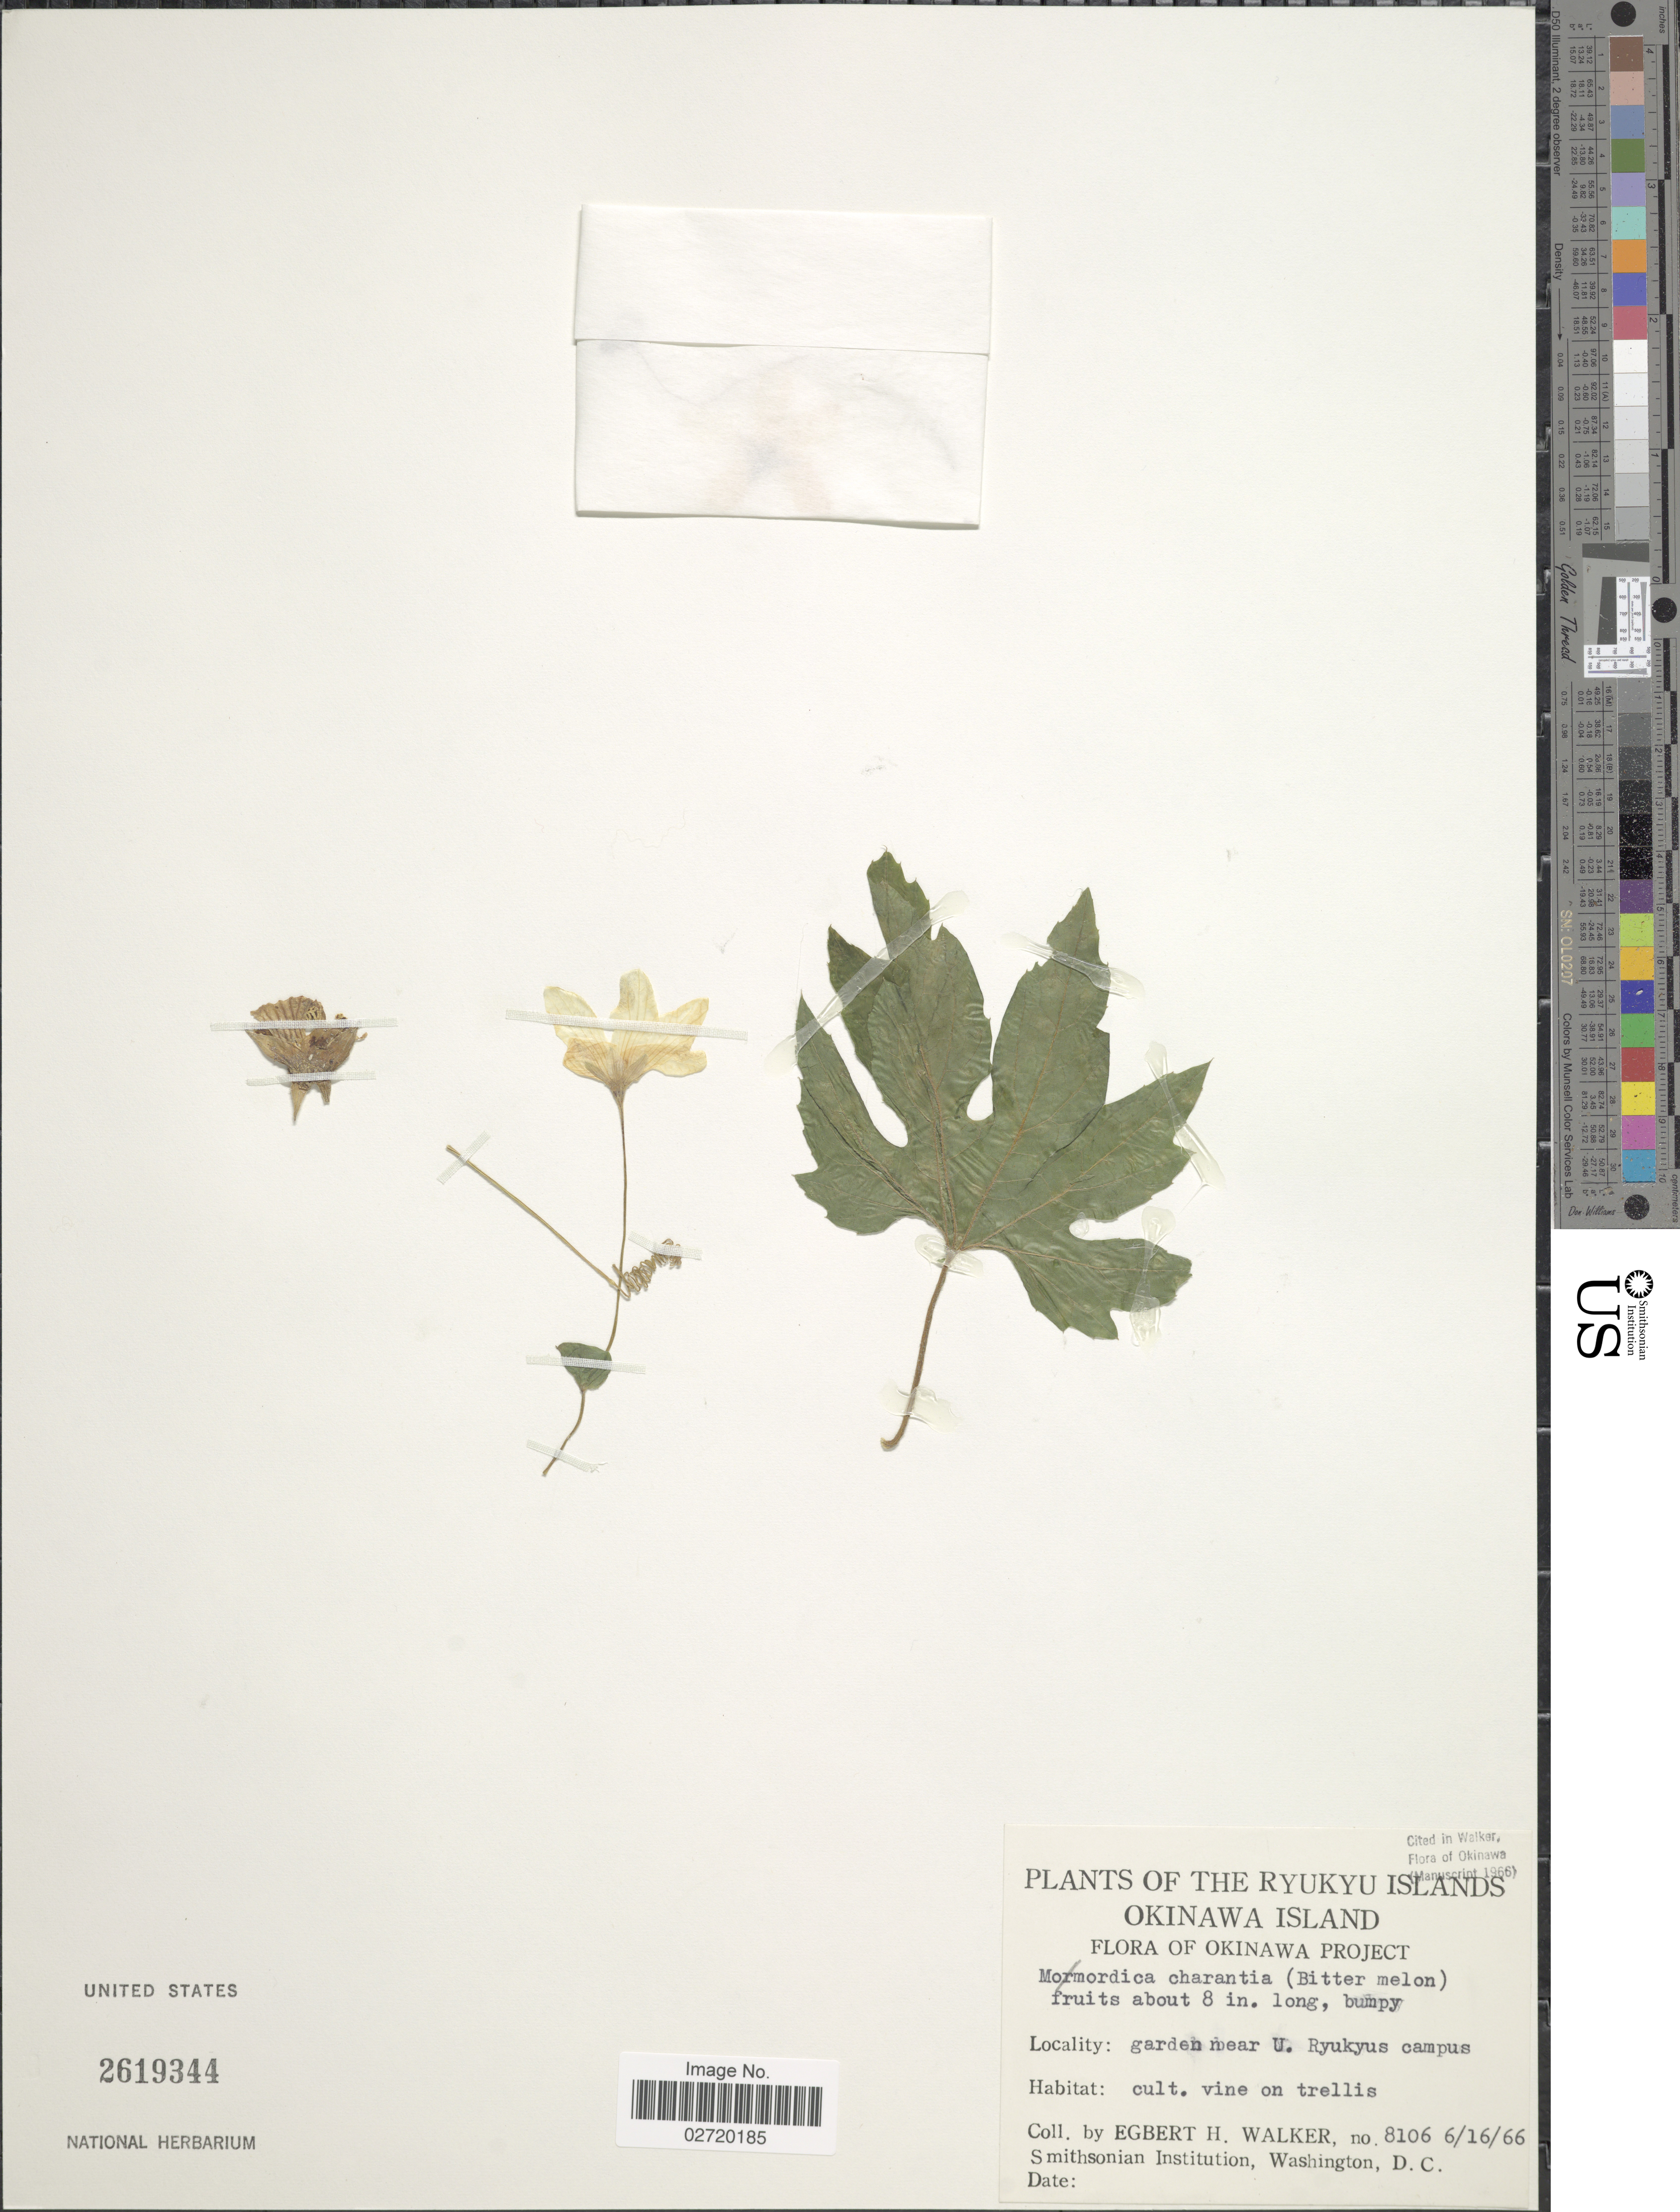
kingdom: Plantae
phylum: Tracheophyta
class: Magnoliopsida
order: Cucurbitales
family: Cucurbitaceae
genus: Momordica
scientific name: Momordica charantia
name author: L.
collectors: E. H. Walker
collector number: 8106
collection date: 1966-06-16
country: Japan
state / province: Okinawa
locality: The Ryukyu Islands, Okinawa Island, Okinawa Project, garden near U., Ryukyus campus.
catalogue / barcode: US 2619344